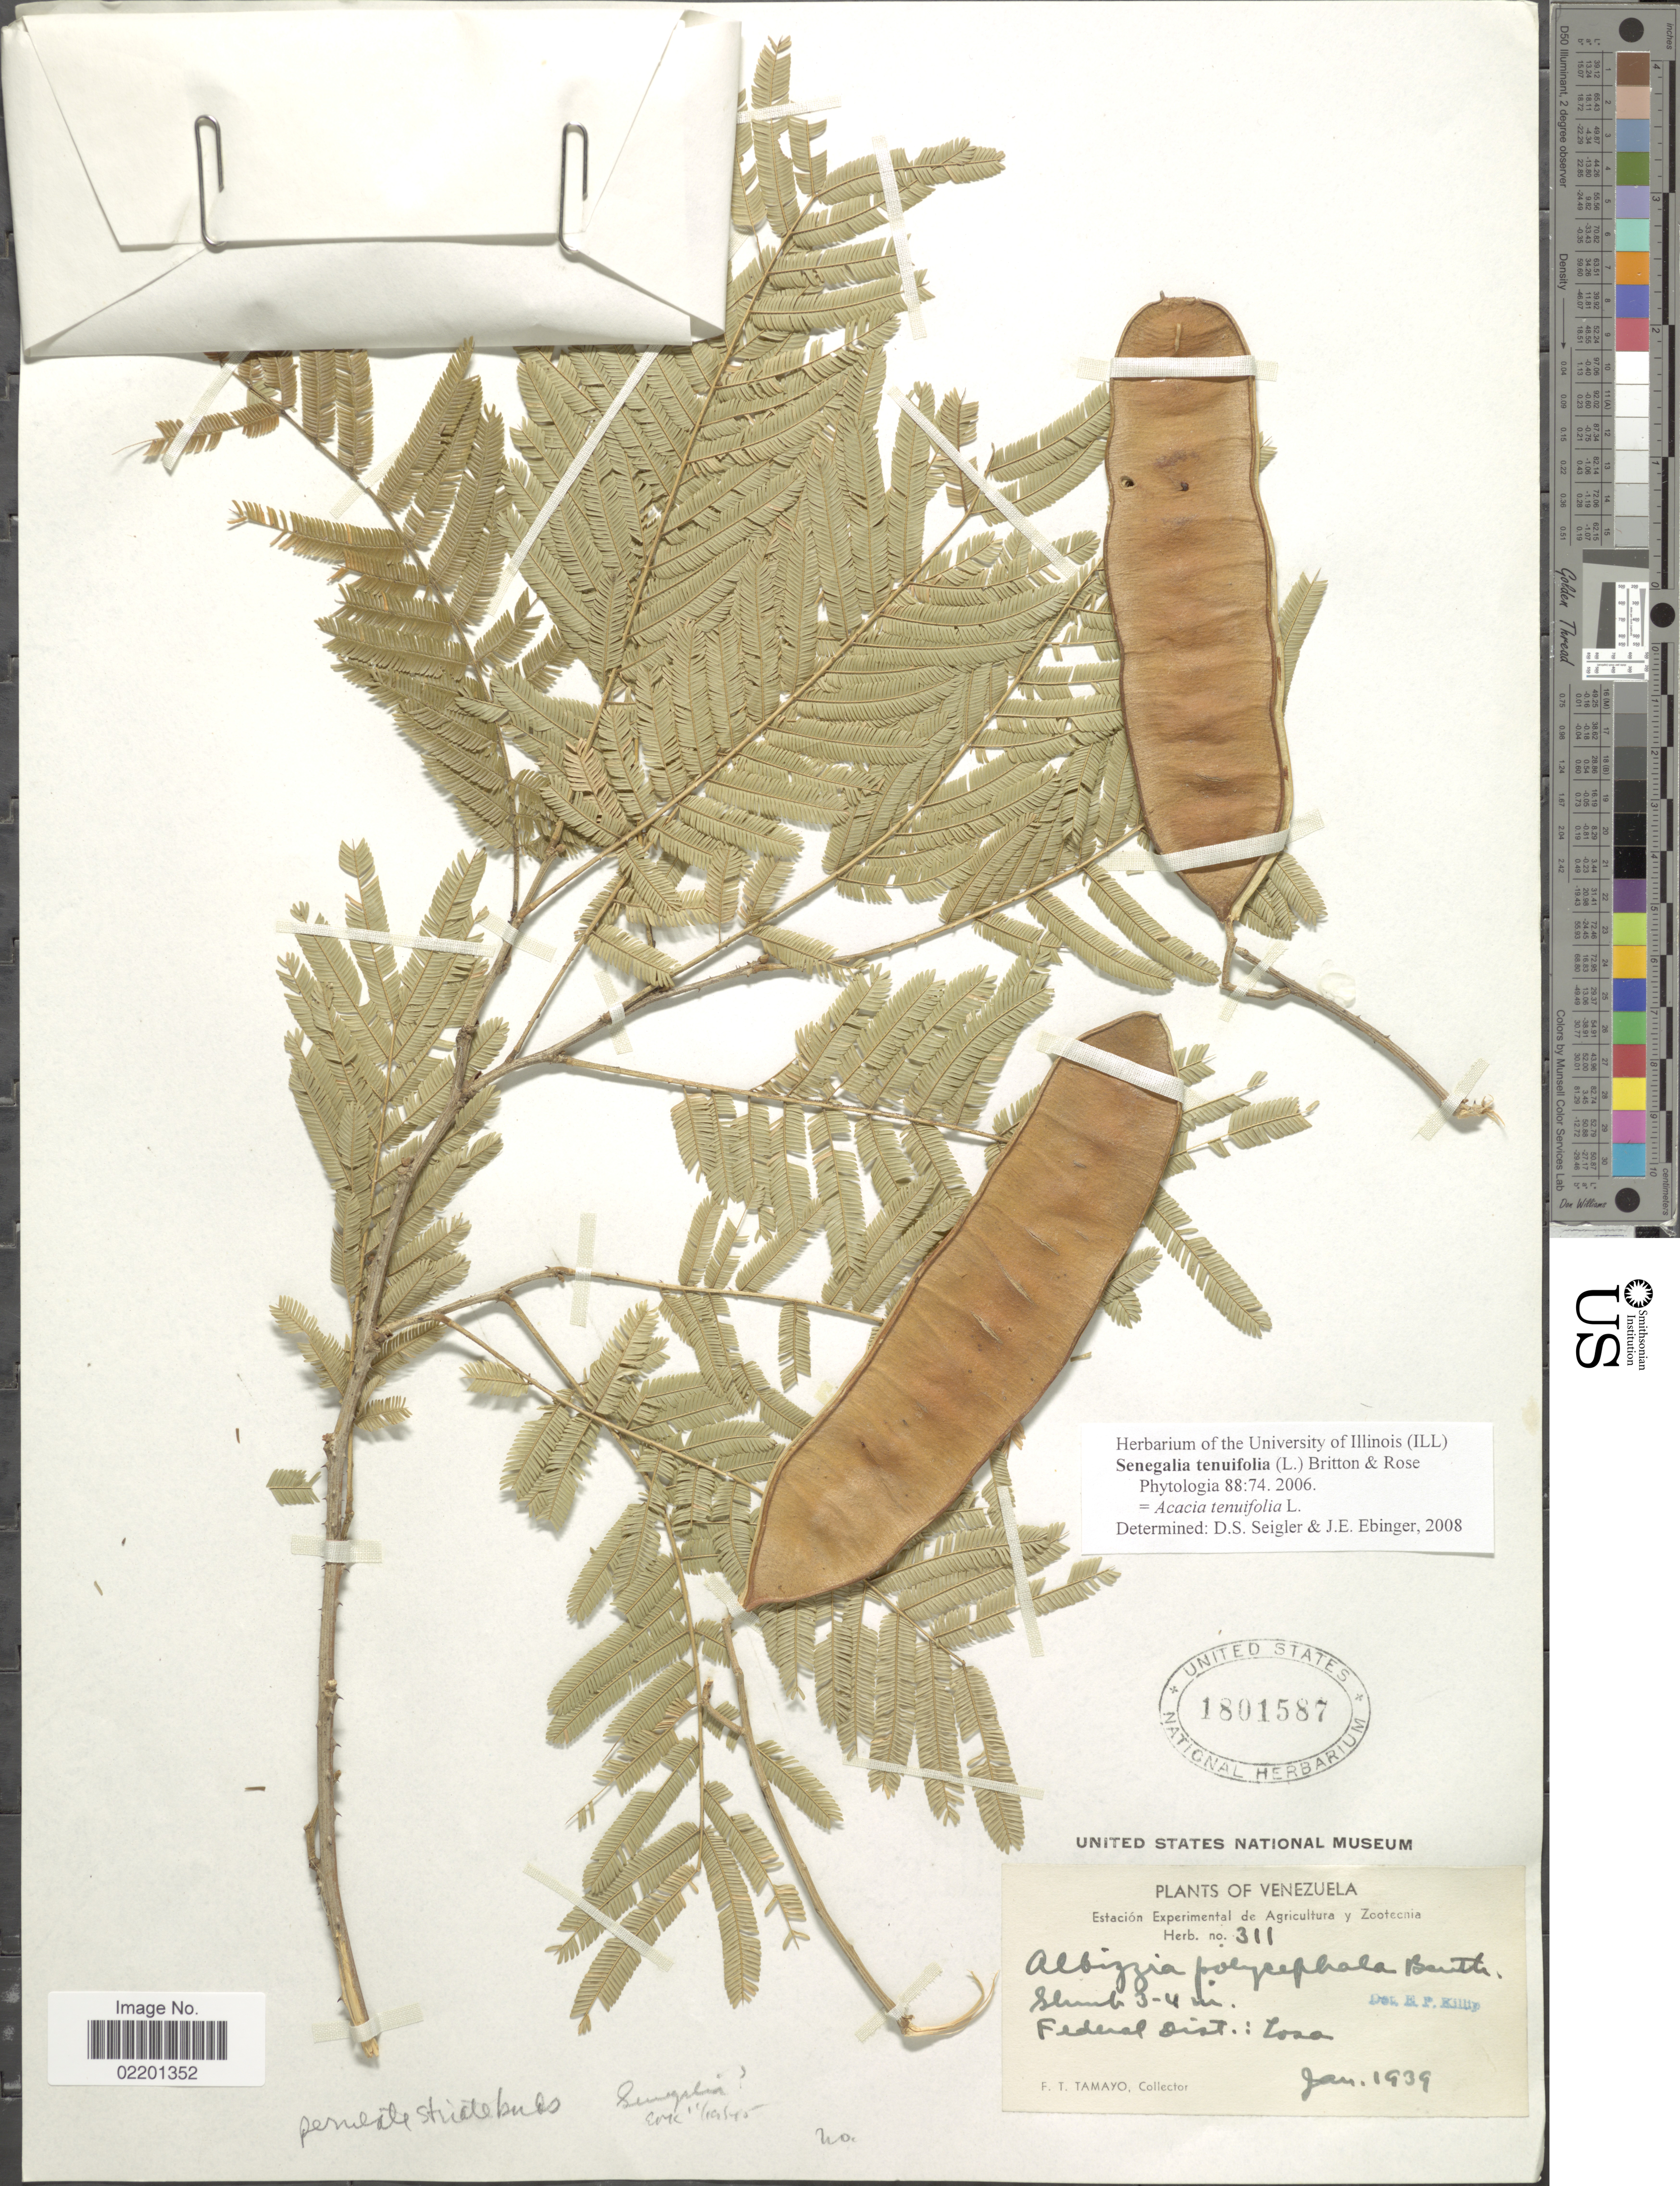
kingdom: Plantae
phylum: Tracheophyta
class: Magnoliopsida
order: Fabales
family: Fabaceae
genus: Senegalia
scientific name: Senegalia tenuifolia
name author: (L.) Britton & Rose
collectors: F. Tamayo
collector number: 311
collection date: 1939-01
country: Venezuela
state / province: Distrito Federal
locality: Federal Dist.: Losa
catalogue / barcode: US 1801587